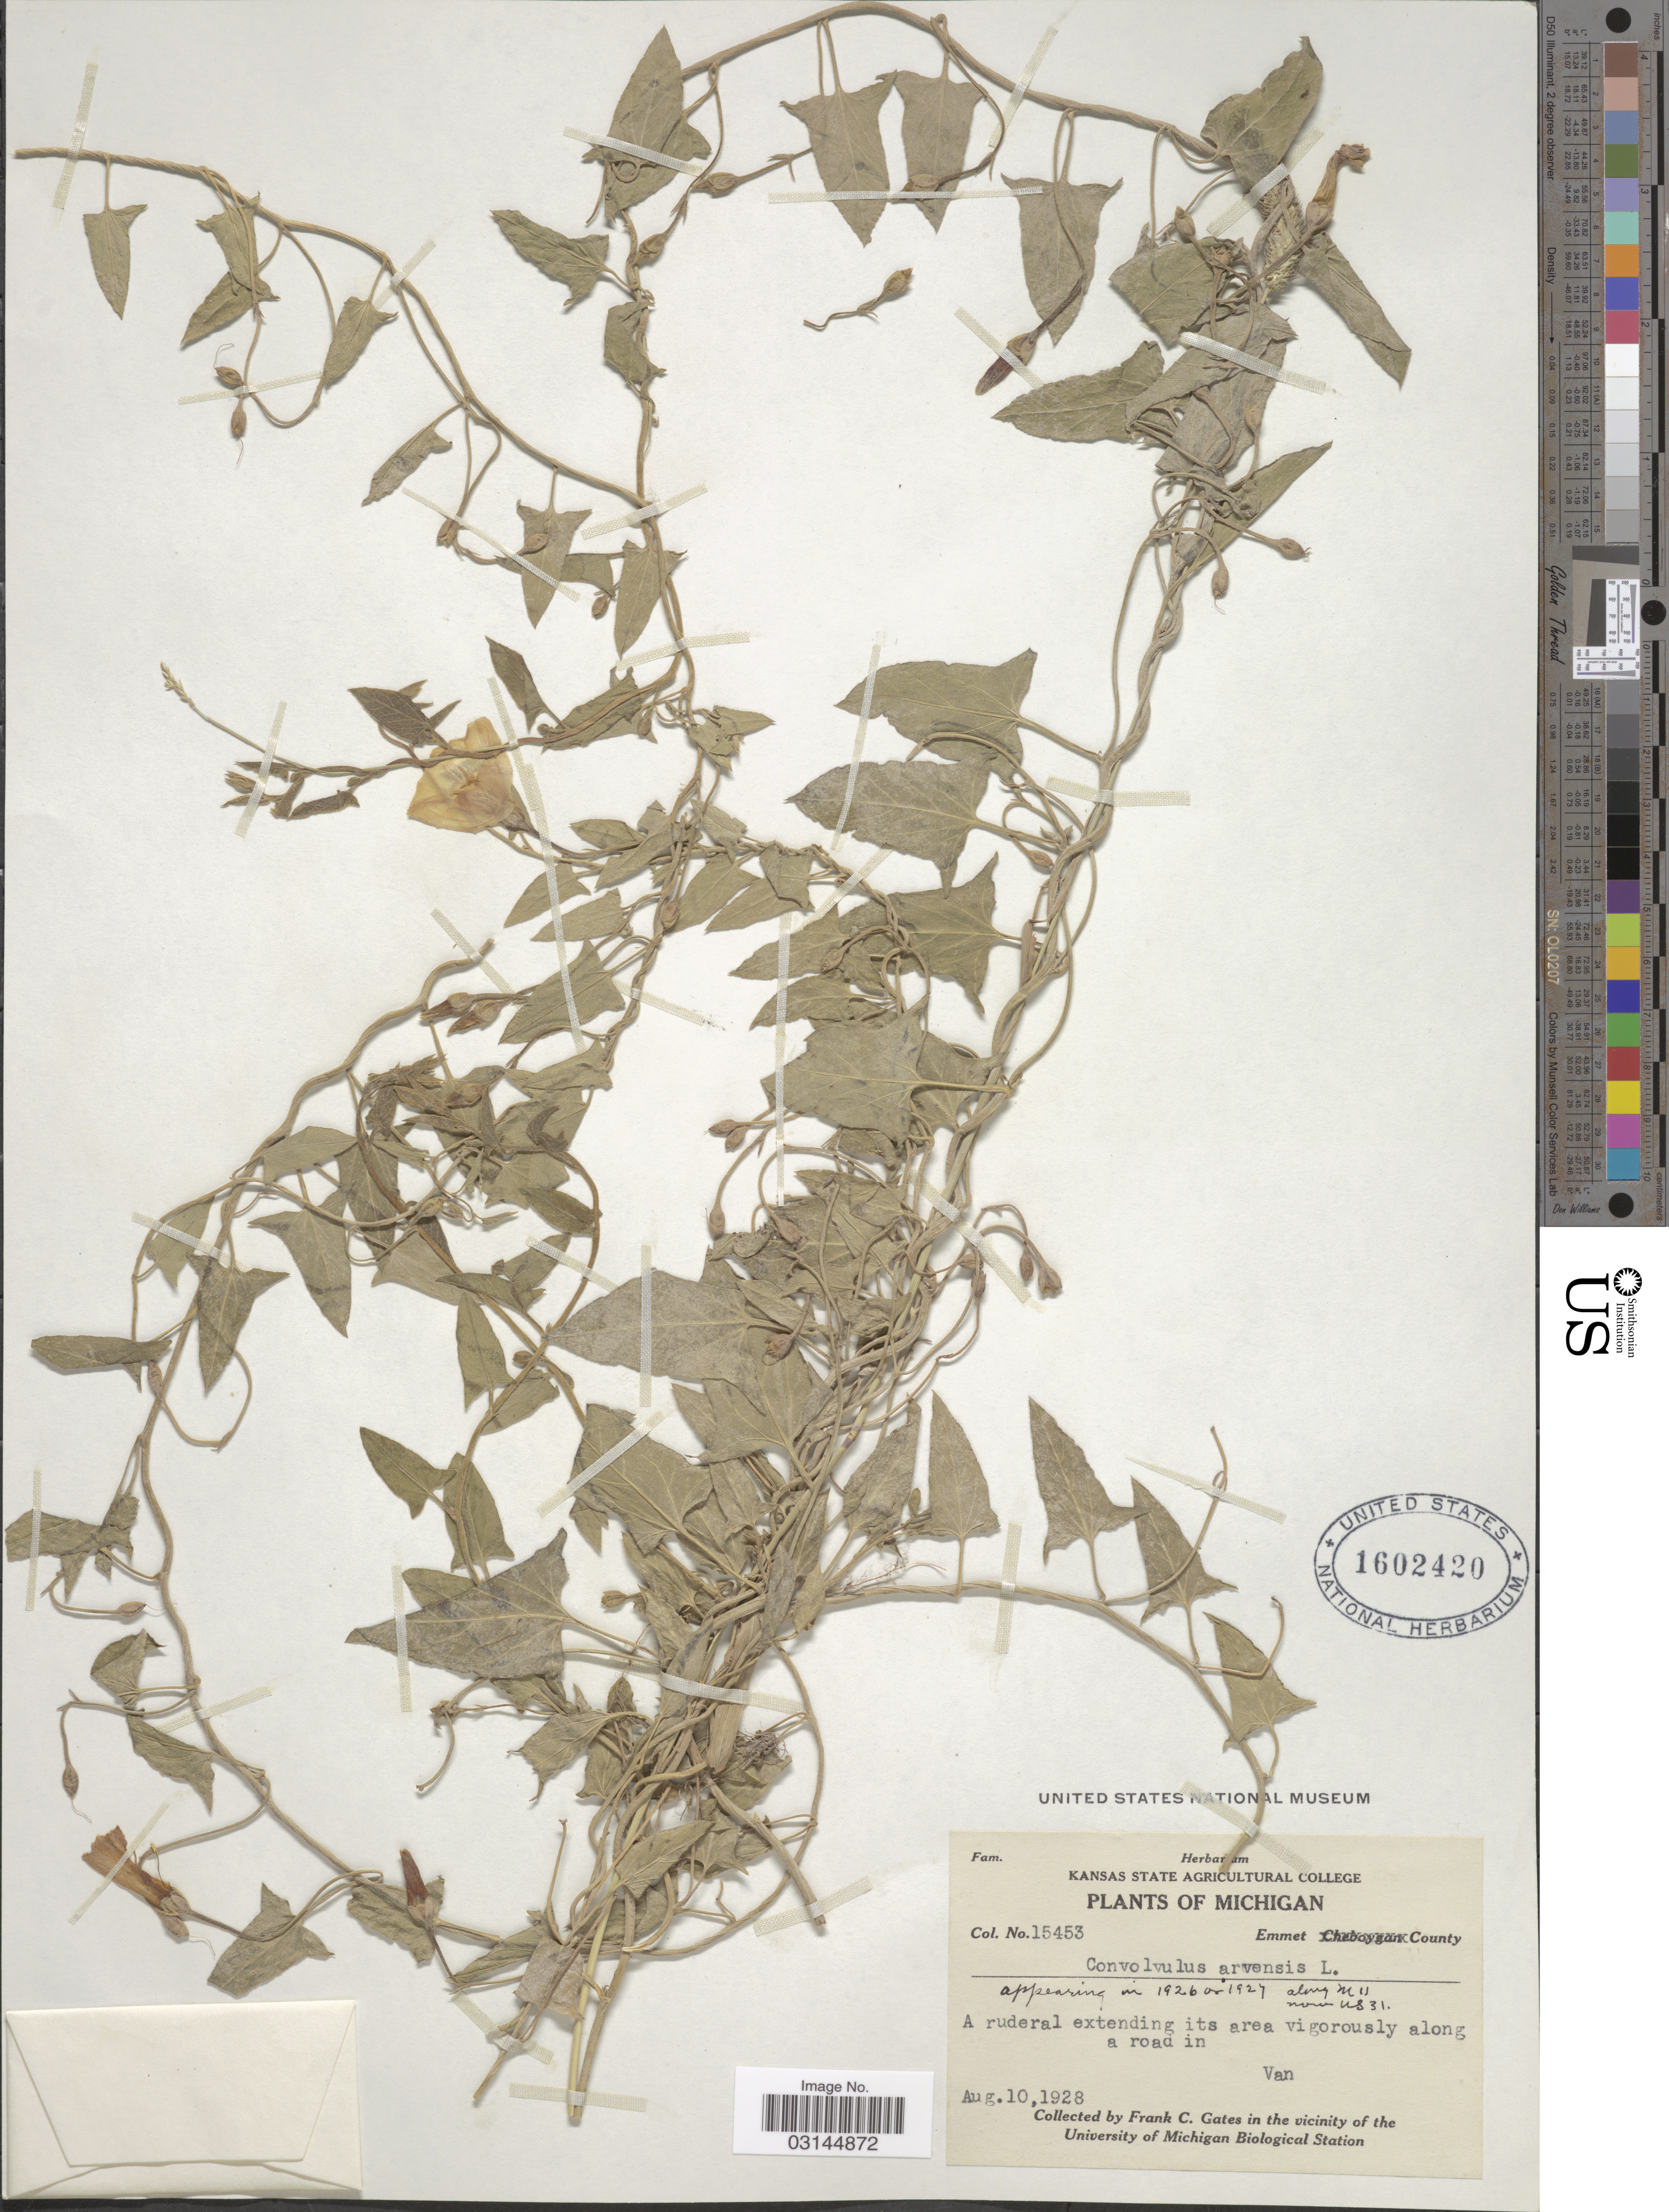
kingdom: Plantae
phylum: Tracheophyta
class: Magnoliopsida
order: Solanales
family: Convolvulaceae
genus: Convolvulus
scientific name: Convolvulus arvensis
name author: L.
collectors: F. C. Gates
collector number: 15453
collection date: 1928-08-10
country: United States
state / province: Michigan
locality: Emmet County, A ruderal extending its area vigorously along a road in Van.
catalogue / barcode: US 1602420